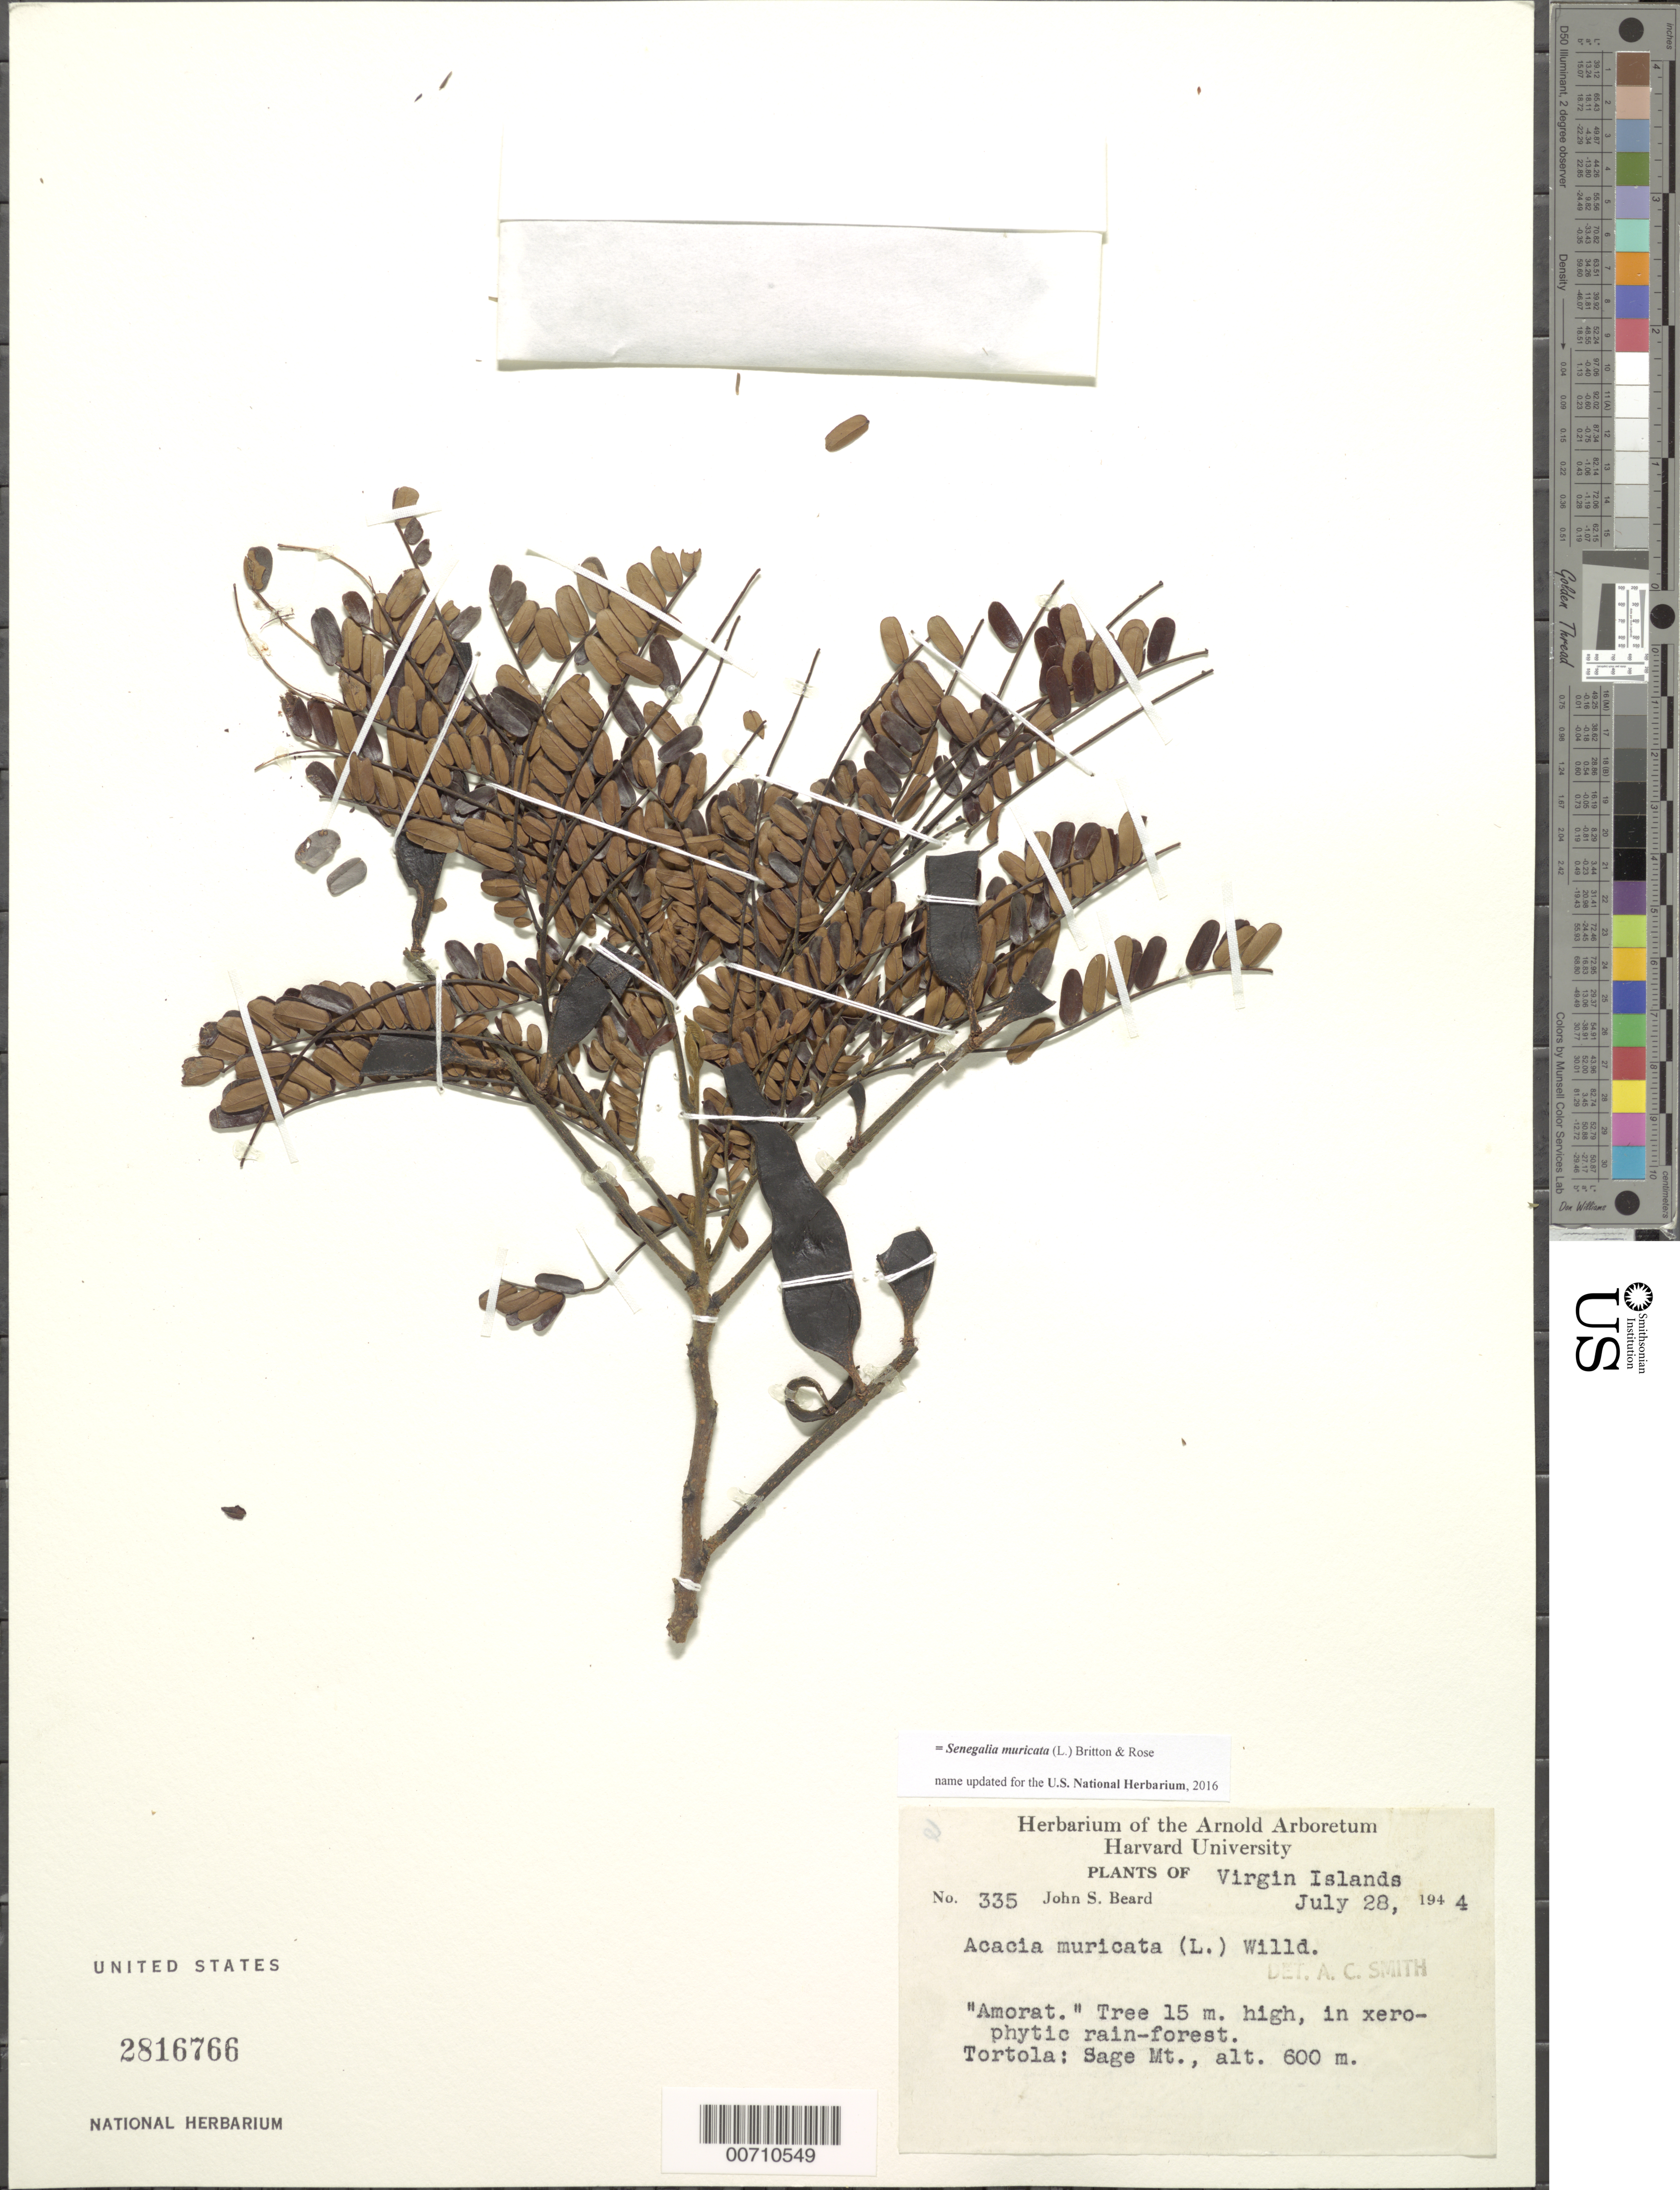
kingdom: Plantae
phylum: Tracheophyta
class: Magnoliopsida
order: Fabales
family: Fabaceae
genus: Parasenegalia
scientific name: Parasenegalia muricata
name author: (L.) Seigler & Ebinger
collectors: J. Beard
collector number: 335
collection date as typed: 28 Jul 1944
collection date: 1944-07-28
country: British Virgin Islands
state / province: Tortola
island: Tortola Island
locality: Sage Mt.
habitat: In xerophytic rain-forest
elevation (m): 600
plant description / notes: Common name: Amorat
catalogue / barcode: US 2816766